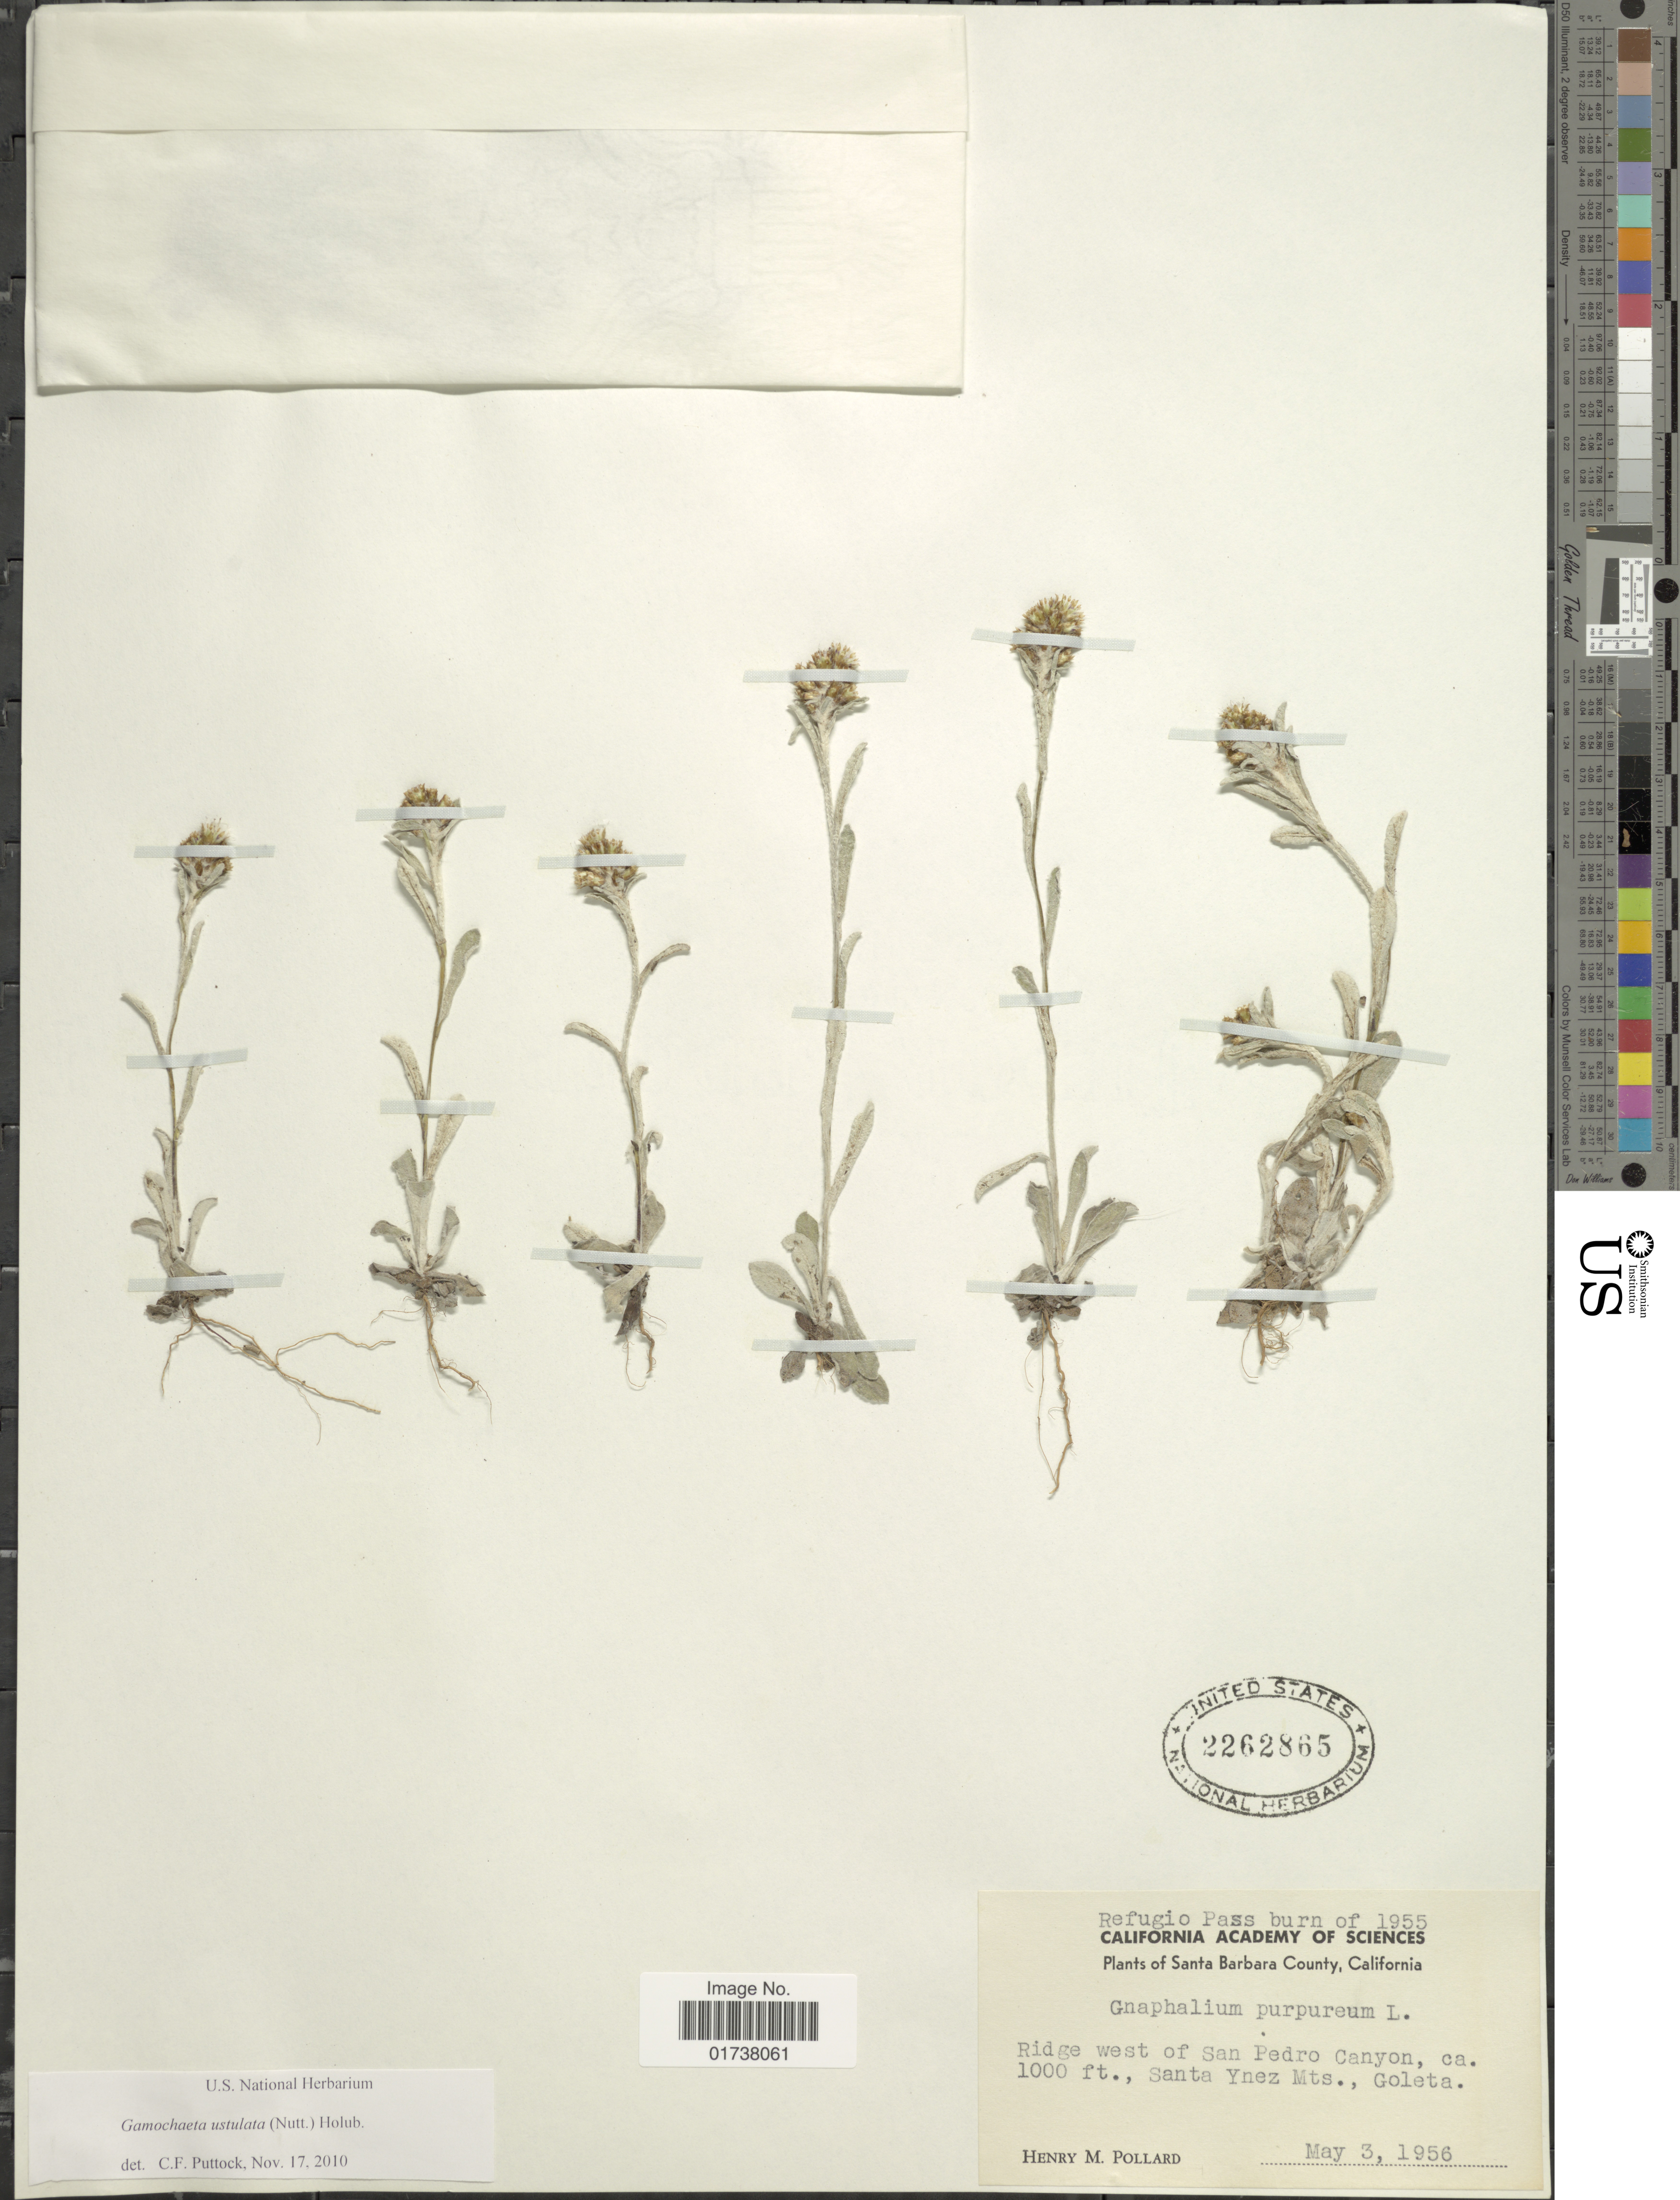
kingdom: Plantae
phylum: Tracheophyta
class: Magnoliopsida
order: Asterales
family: Asteraceae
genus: Gamochaeta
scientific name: Gamochaeta ustulata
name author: (Nutt.) Holub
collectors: H. M. Pollard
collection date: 1956-05-03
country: United States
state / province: California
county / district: Santa Barbara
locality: Santa Barbara County, Ridge west of San Pedro Canyon, Santa Ynez Mts., Goleta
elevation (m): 305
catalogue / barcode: US 2262865